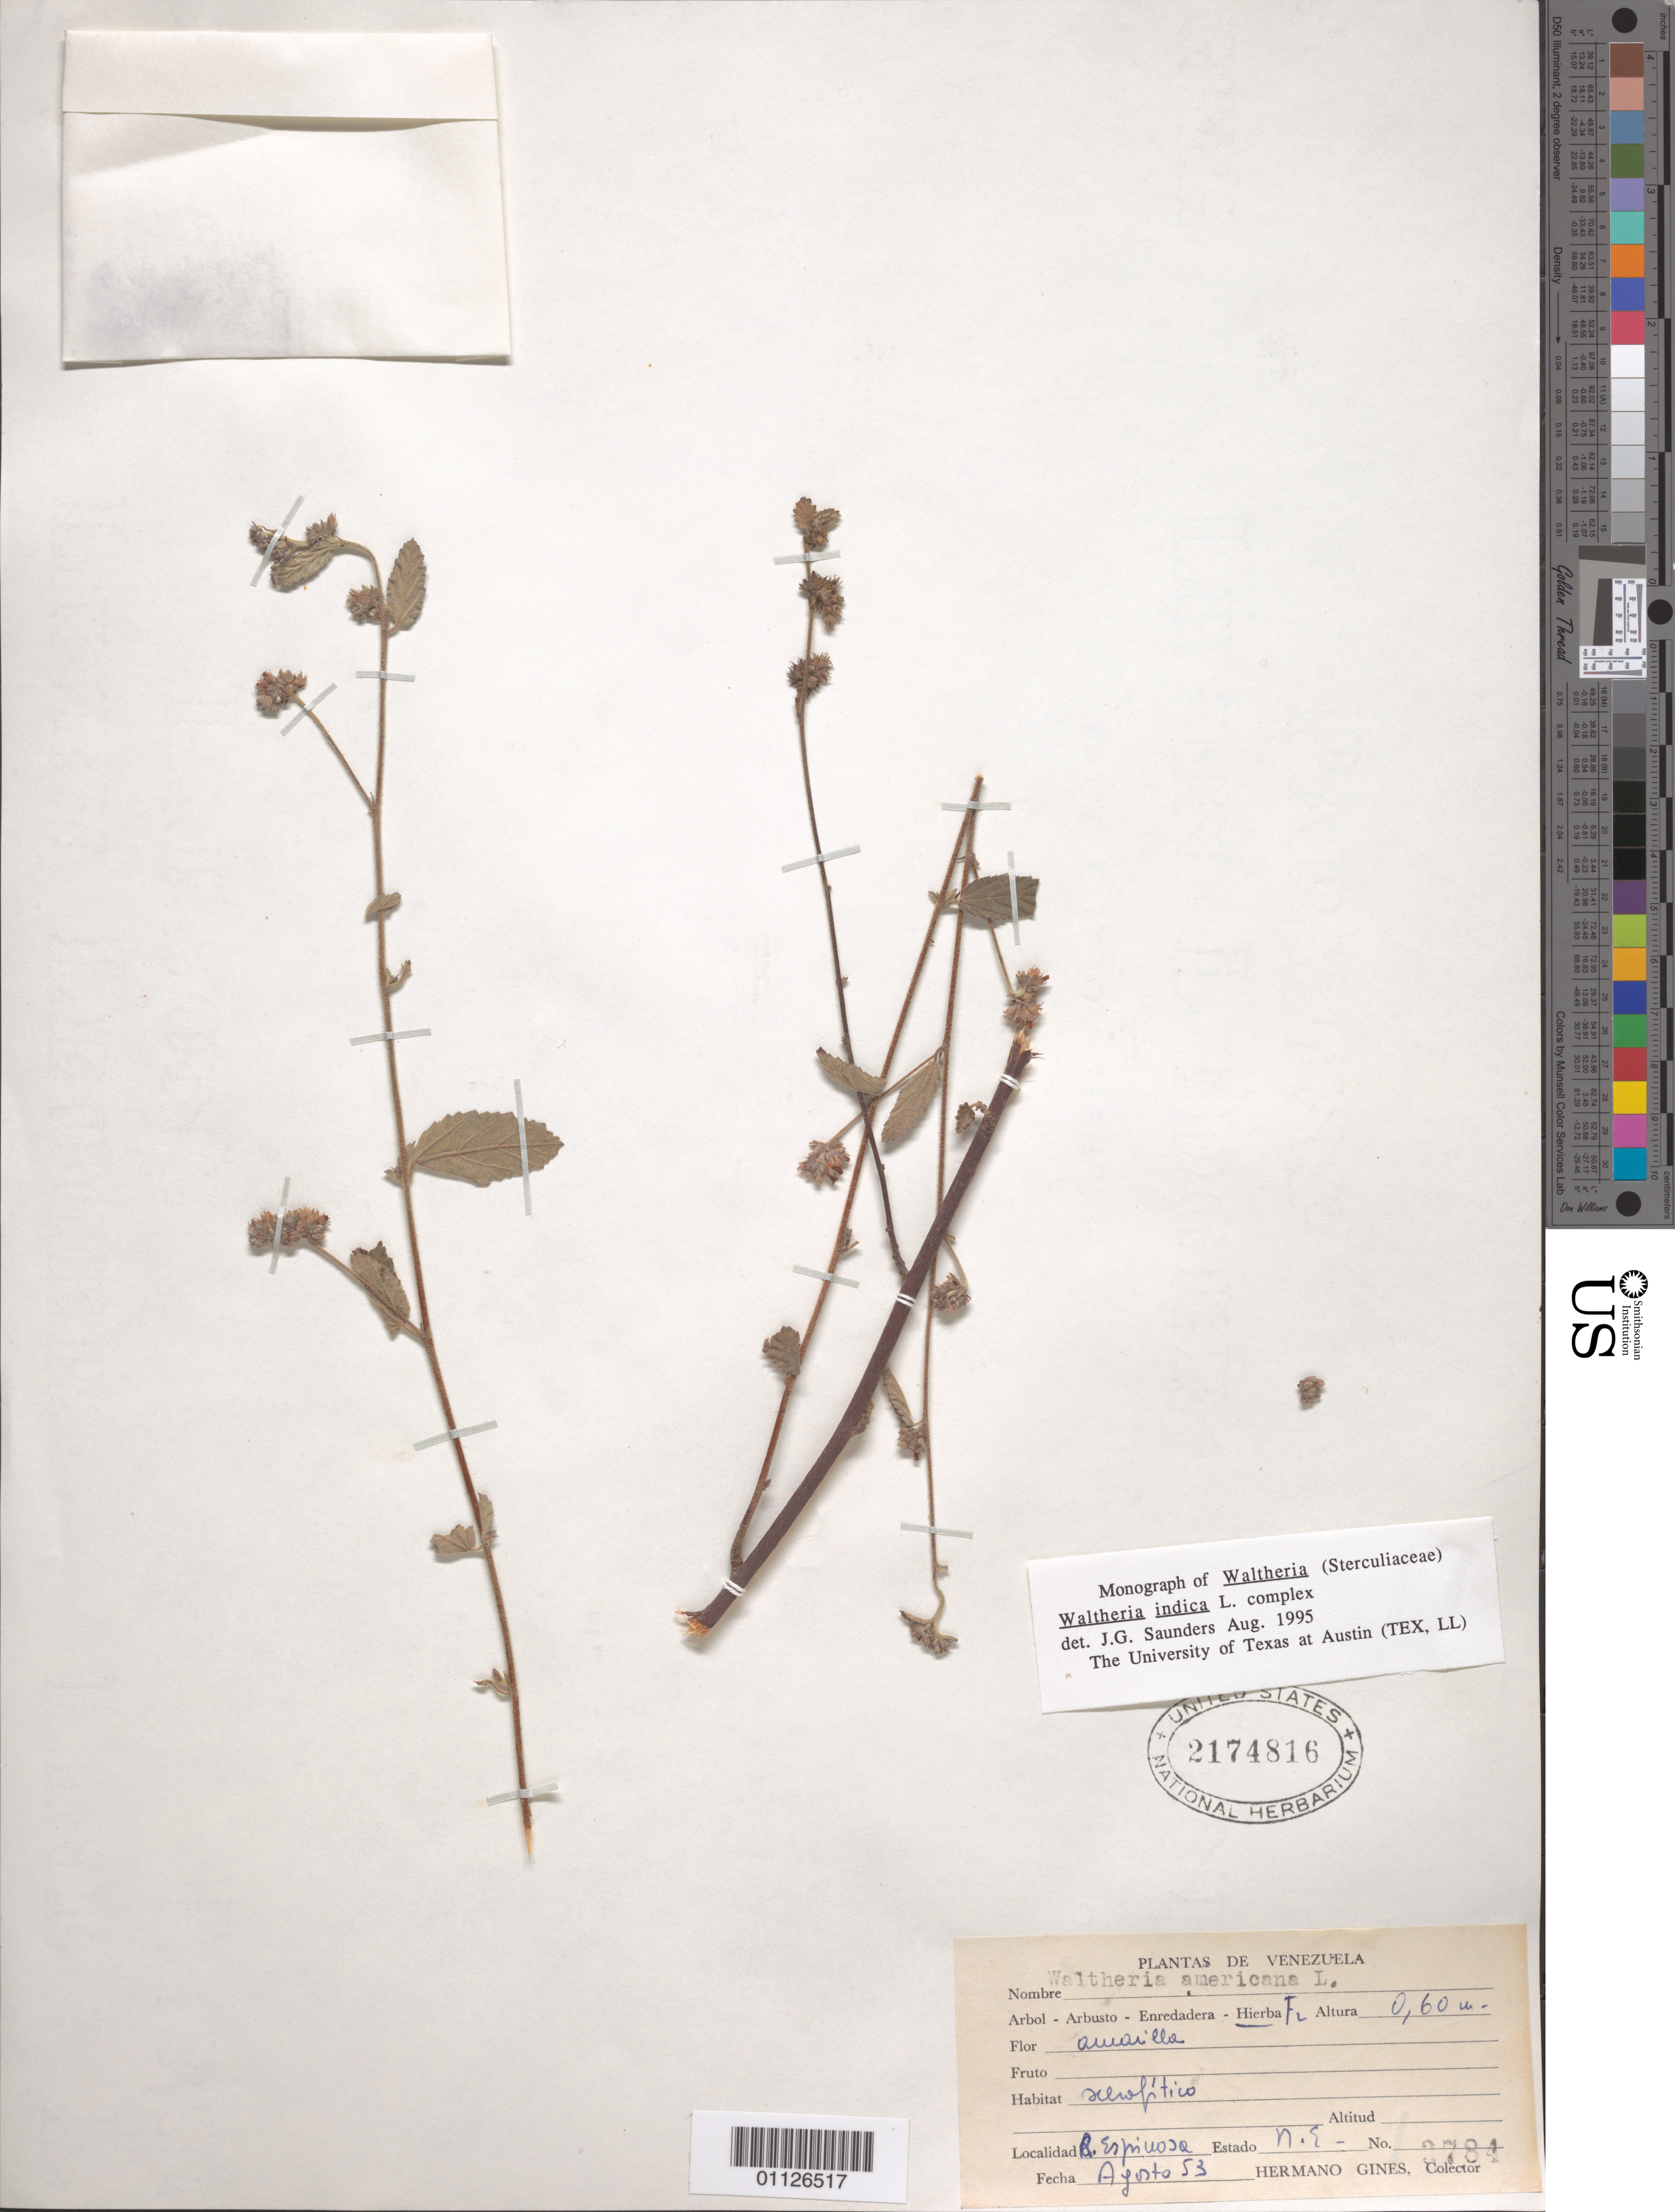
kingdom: Plantae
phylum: Tracheophyta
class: Magnoliopsida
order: Malvales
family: Malvaceae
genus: Waltheria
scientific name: Waltheria indica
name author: L.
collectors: Bro. Gines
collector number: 3784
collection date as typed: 01 Aug 1953 to 31 Aug 1953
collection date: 1953-08-01/1953-08-31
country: Venezuela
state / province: Nueva Esparta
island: Margarita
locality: R. Espinosa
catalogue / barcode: US 2174816